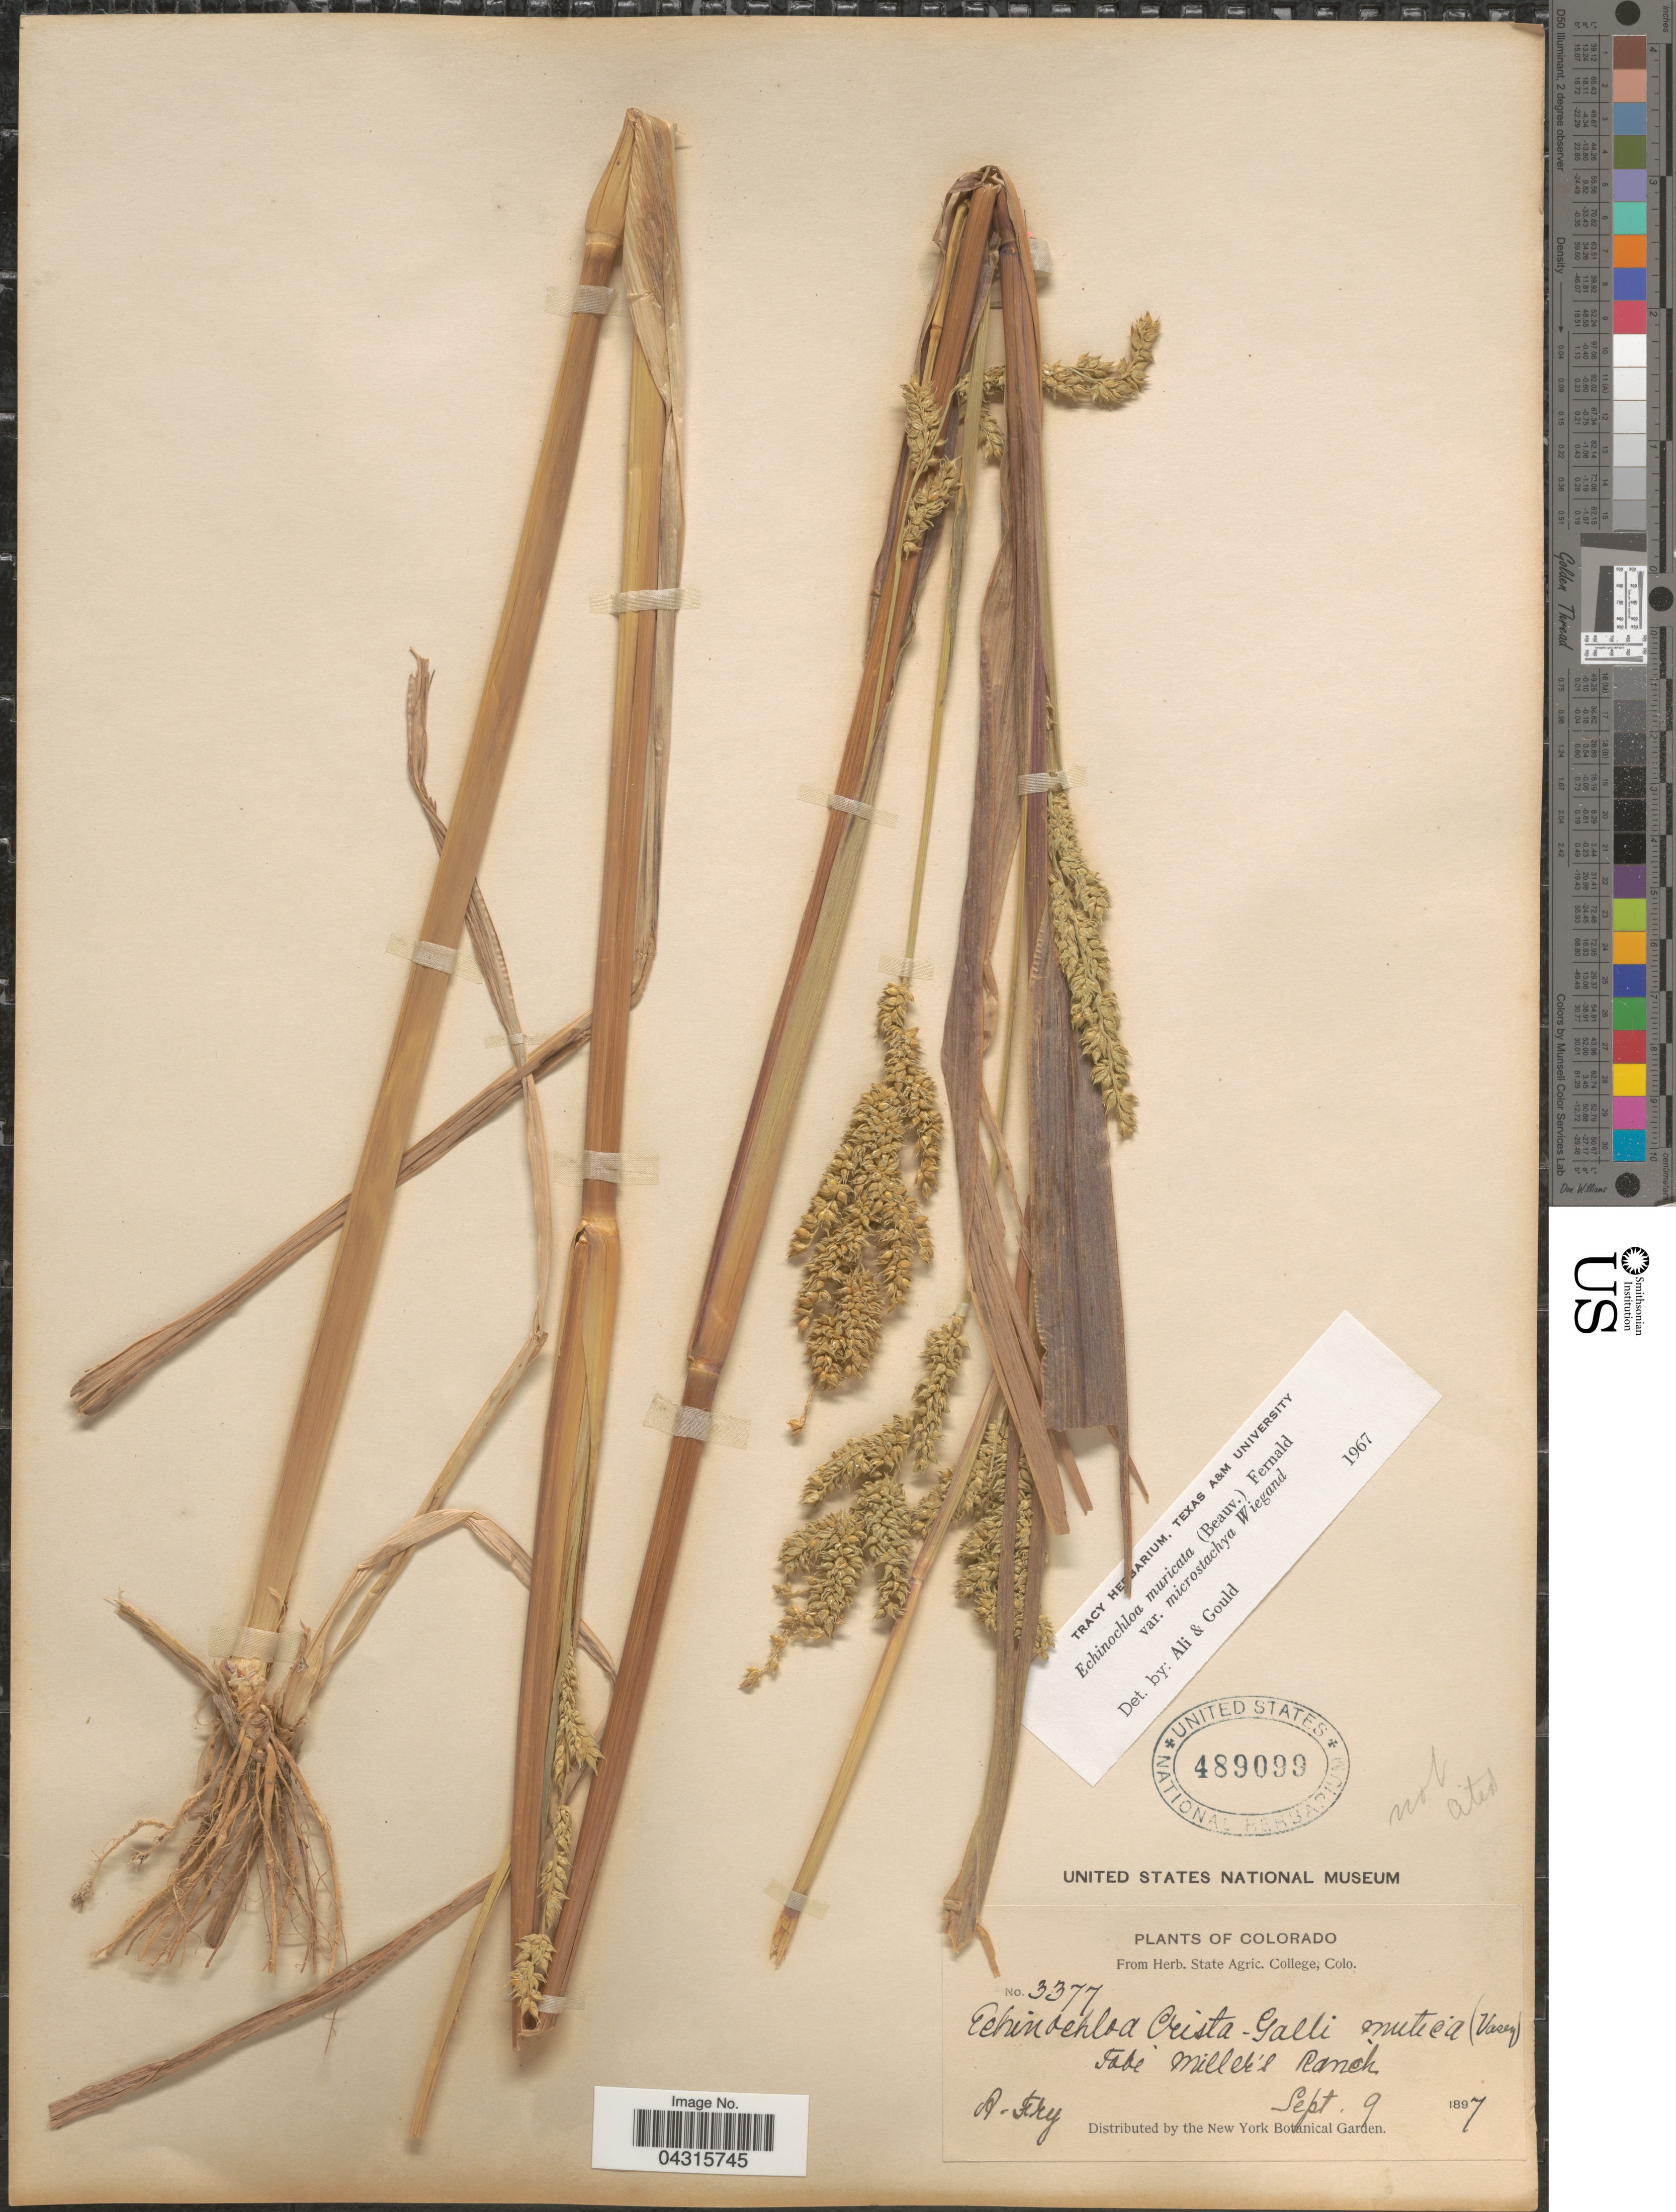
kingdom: Plantae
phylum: Tracheophyta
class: Liliopsida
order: Poales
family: Poaceae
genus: Echinochloa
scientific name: Echinochloa muricata var. microstachya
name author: Wiegand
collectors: A. Fry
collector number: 3377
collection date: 1897-09-09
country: United States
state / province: Colorado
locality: Tobe Miller's Ranch.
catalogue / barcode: US 489099